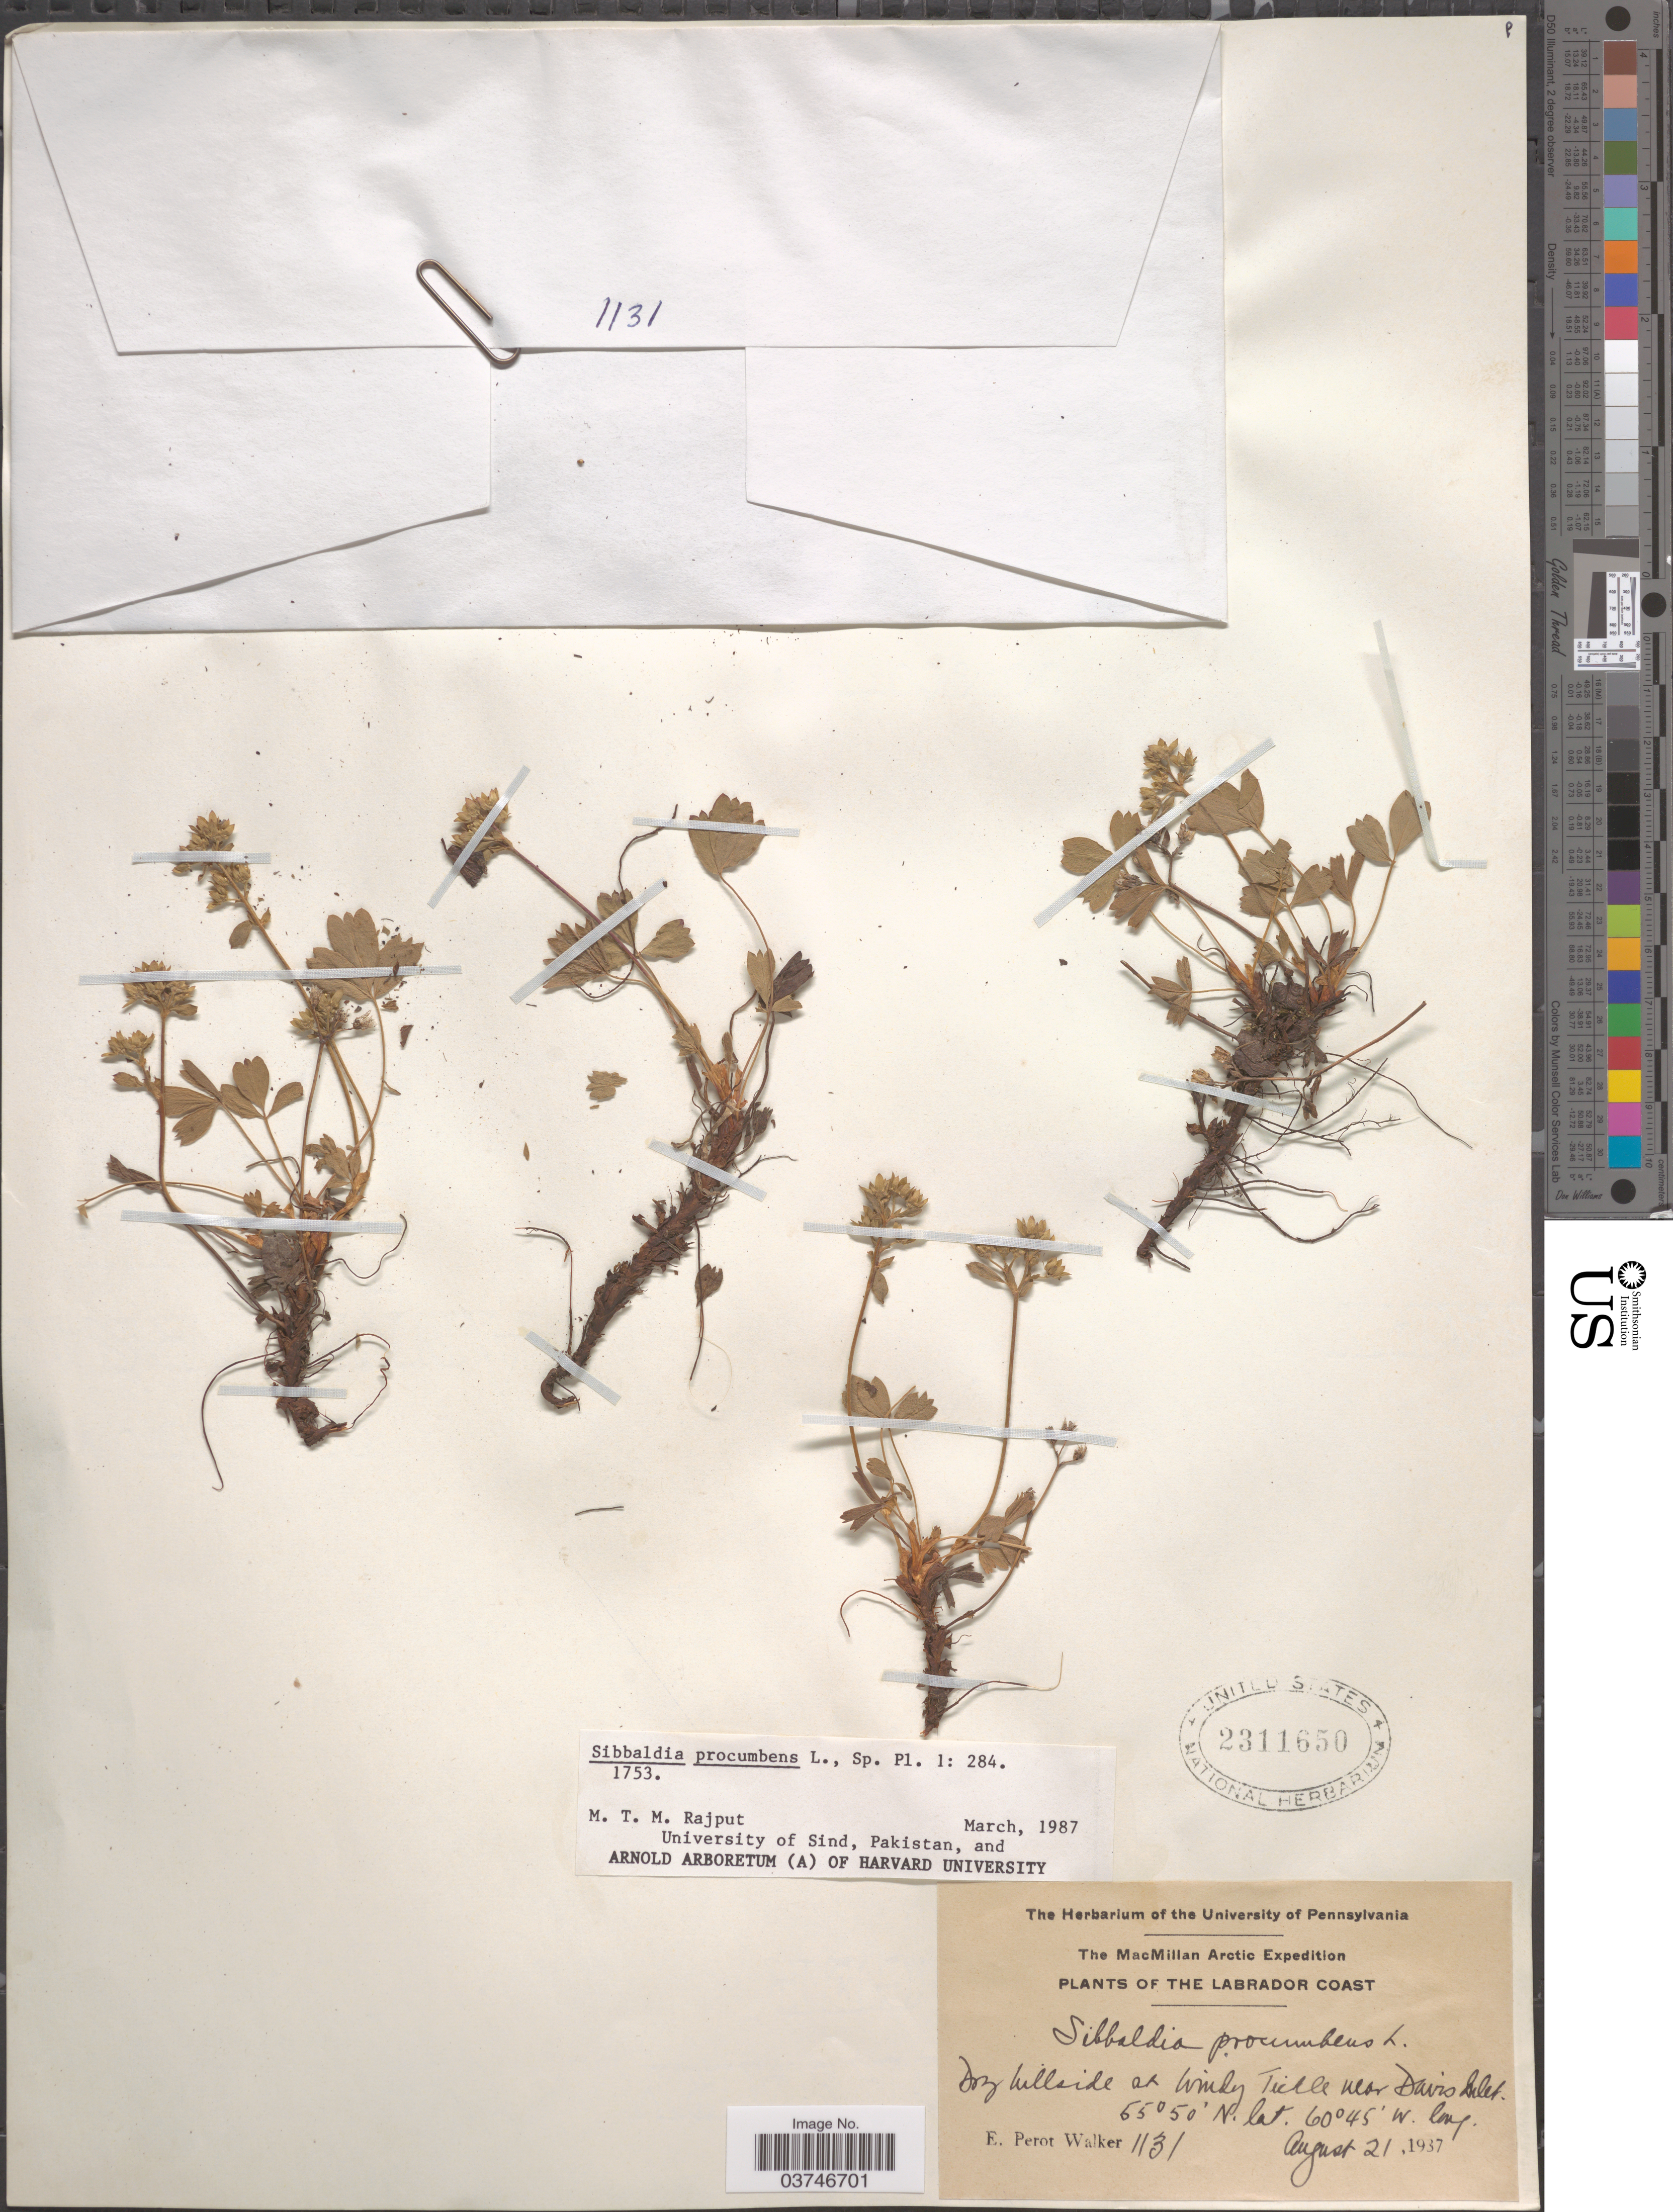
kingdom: Plantae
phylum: Tracheophyta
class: Magnoliopsida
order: Rosales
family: Rosaceae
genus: Sibbaldia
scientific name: Sibbaldia procumbens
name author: L.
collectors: E. Walker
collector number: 1131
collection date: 1937-08-21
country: Canada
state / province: Newfoundland and Labrador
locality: The Labrador Coast. Dry hillside at Windy Tickle near Davis Inlet.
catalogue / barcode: US 2311650